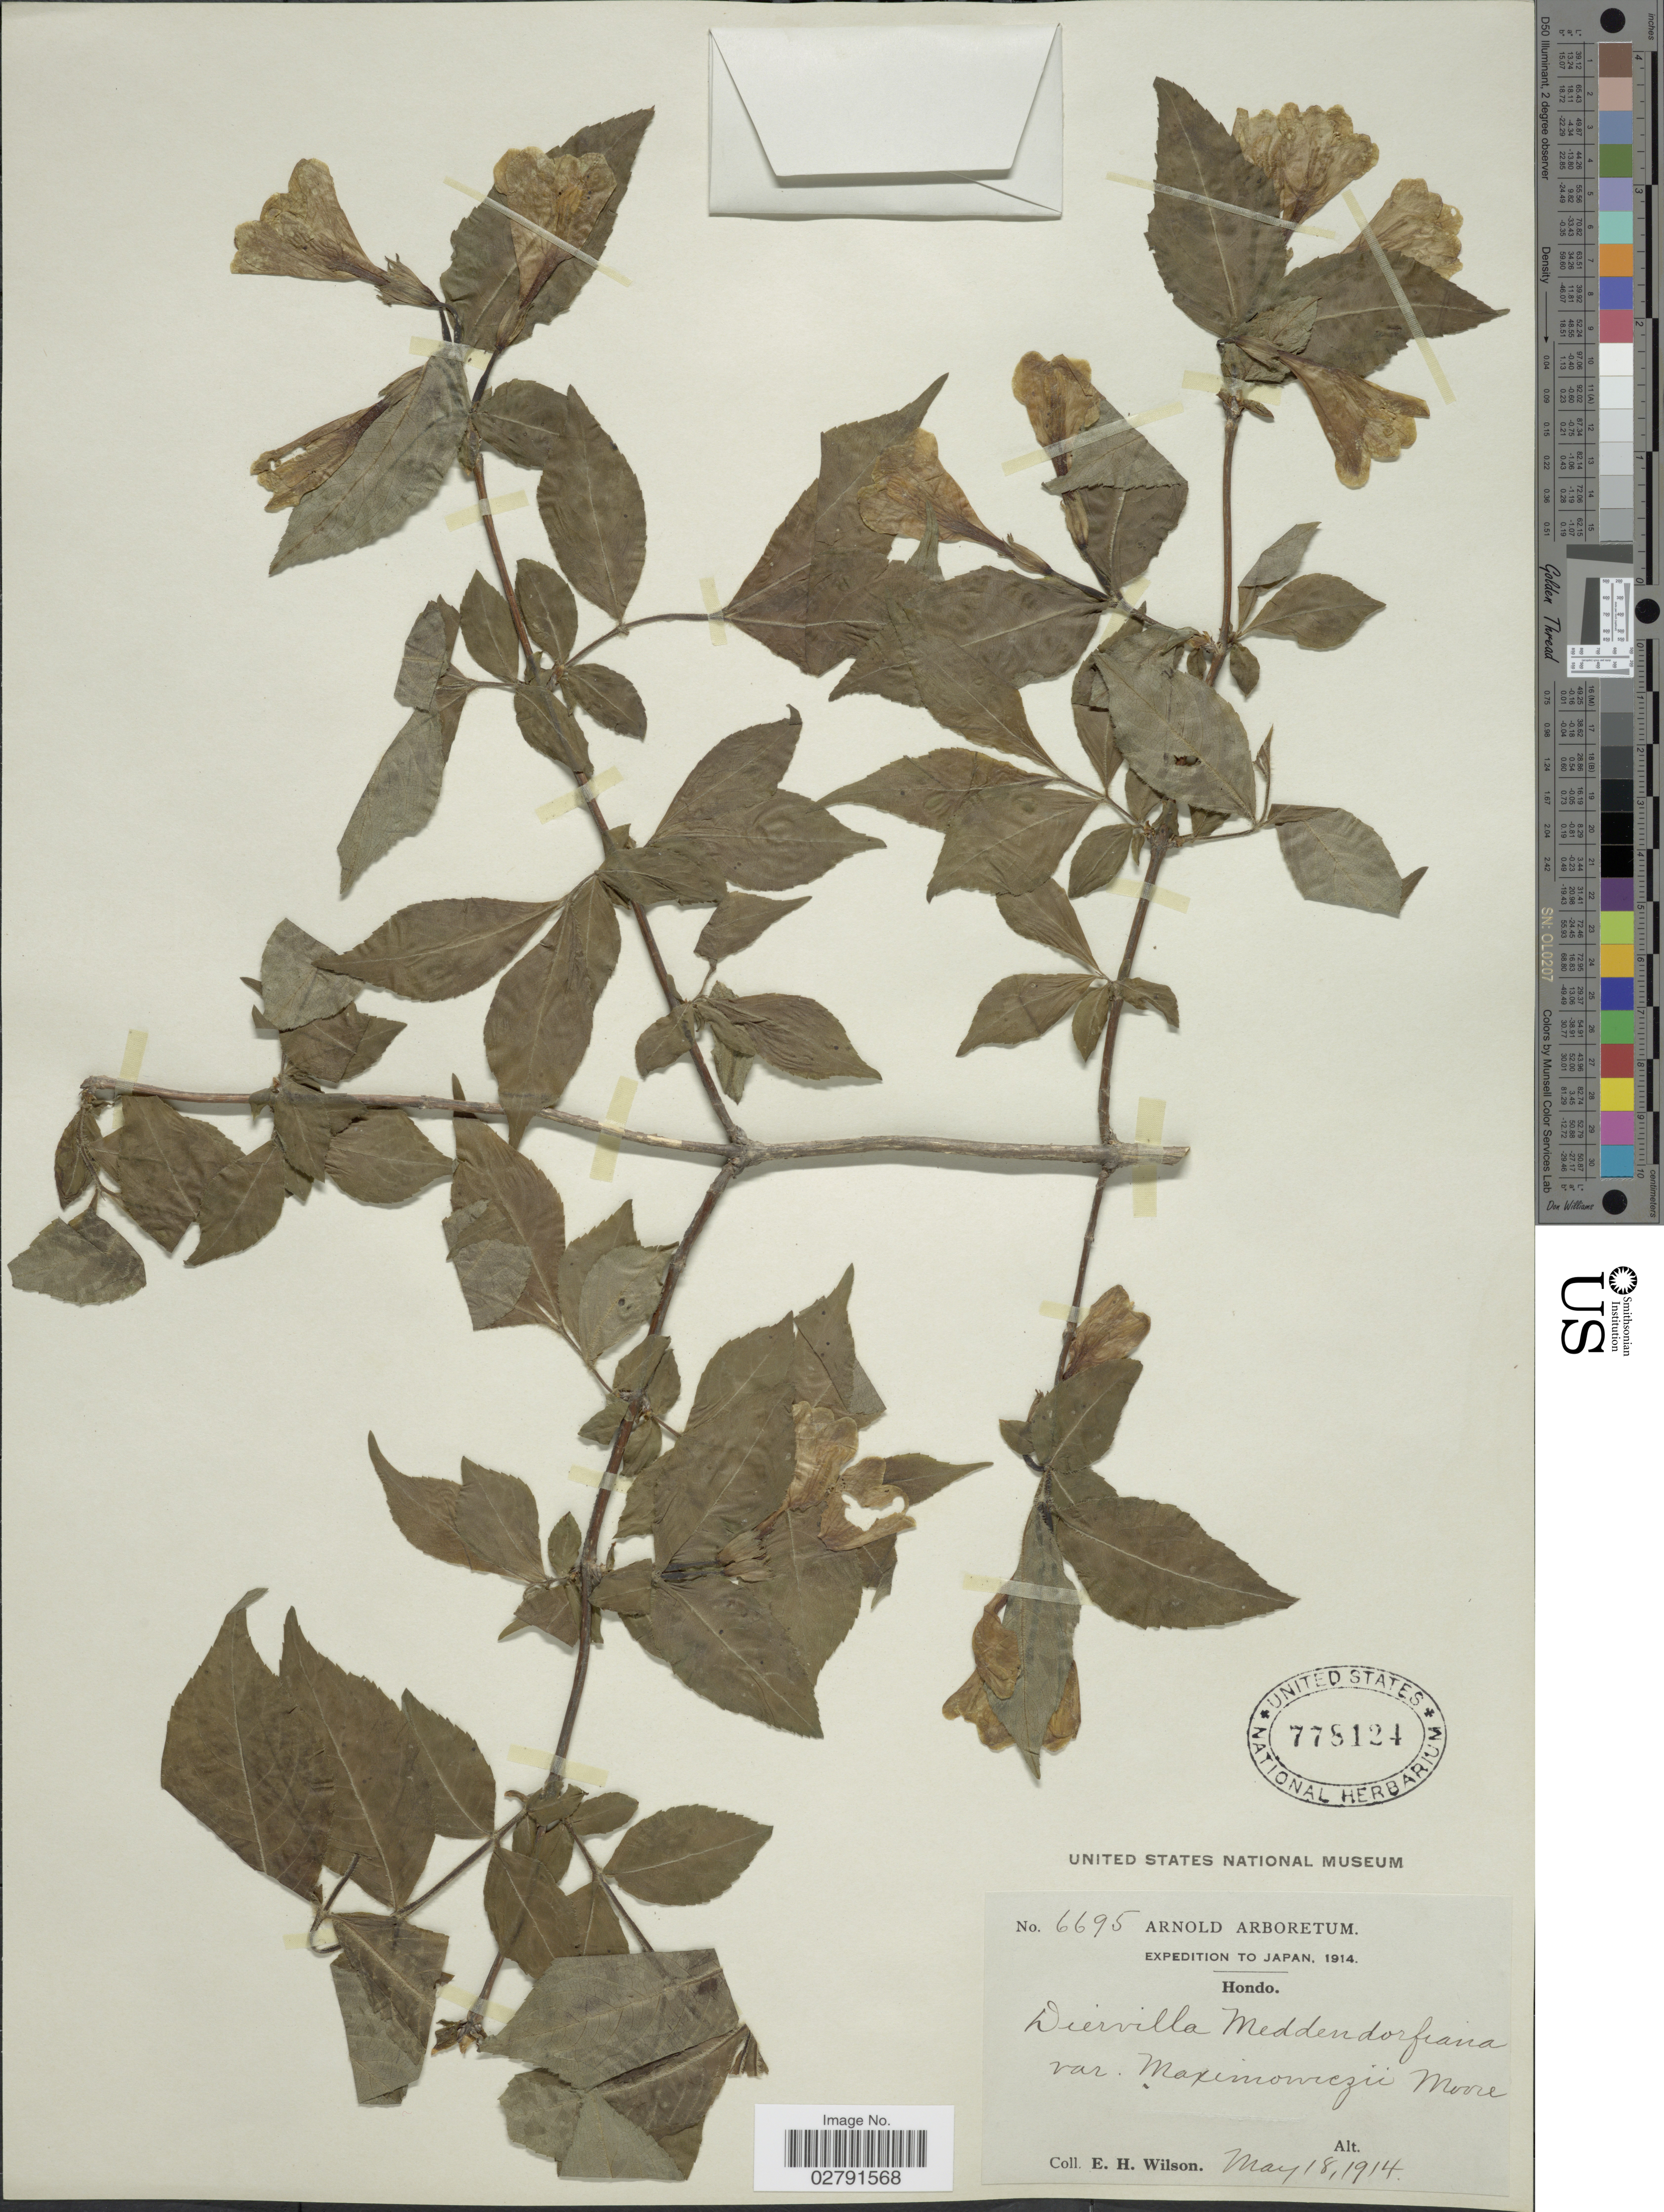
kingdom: Plantae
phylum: Tracheophyta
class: Magnoliopsida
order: Dipsacales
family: Caprifoliaceae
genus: Diervilla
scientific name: Diervilla middendorfiana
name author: Carrière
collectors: E. Wilson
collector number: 6695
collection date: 1914-05-18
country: Japan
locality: Hondo.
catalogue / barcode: US 778124